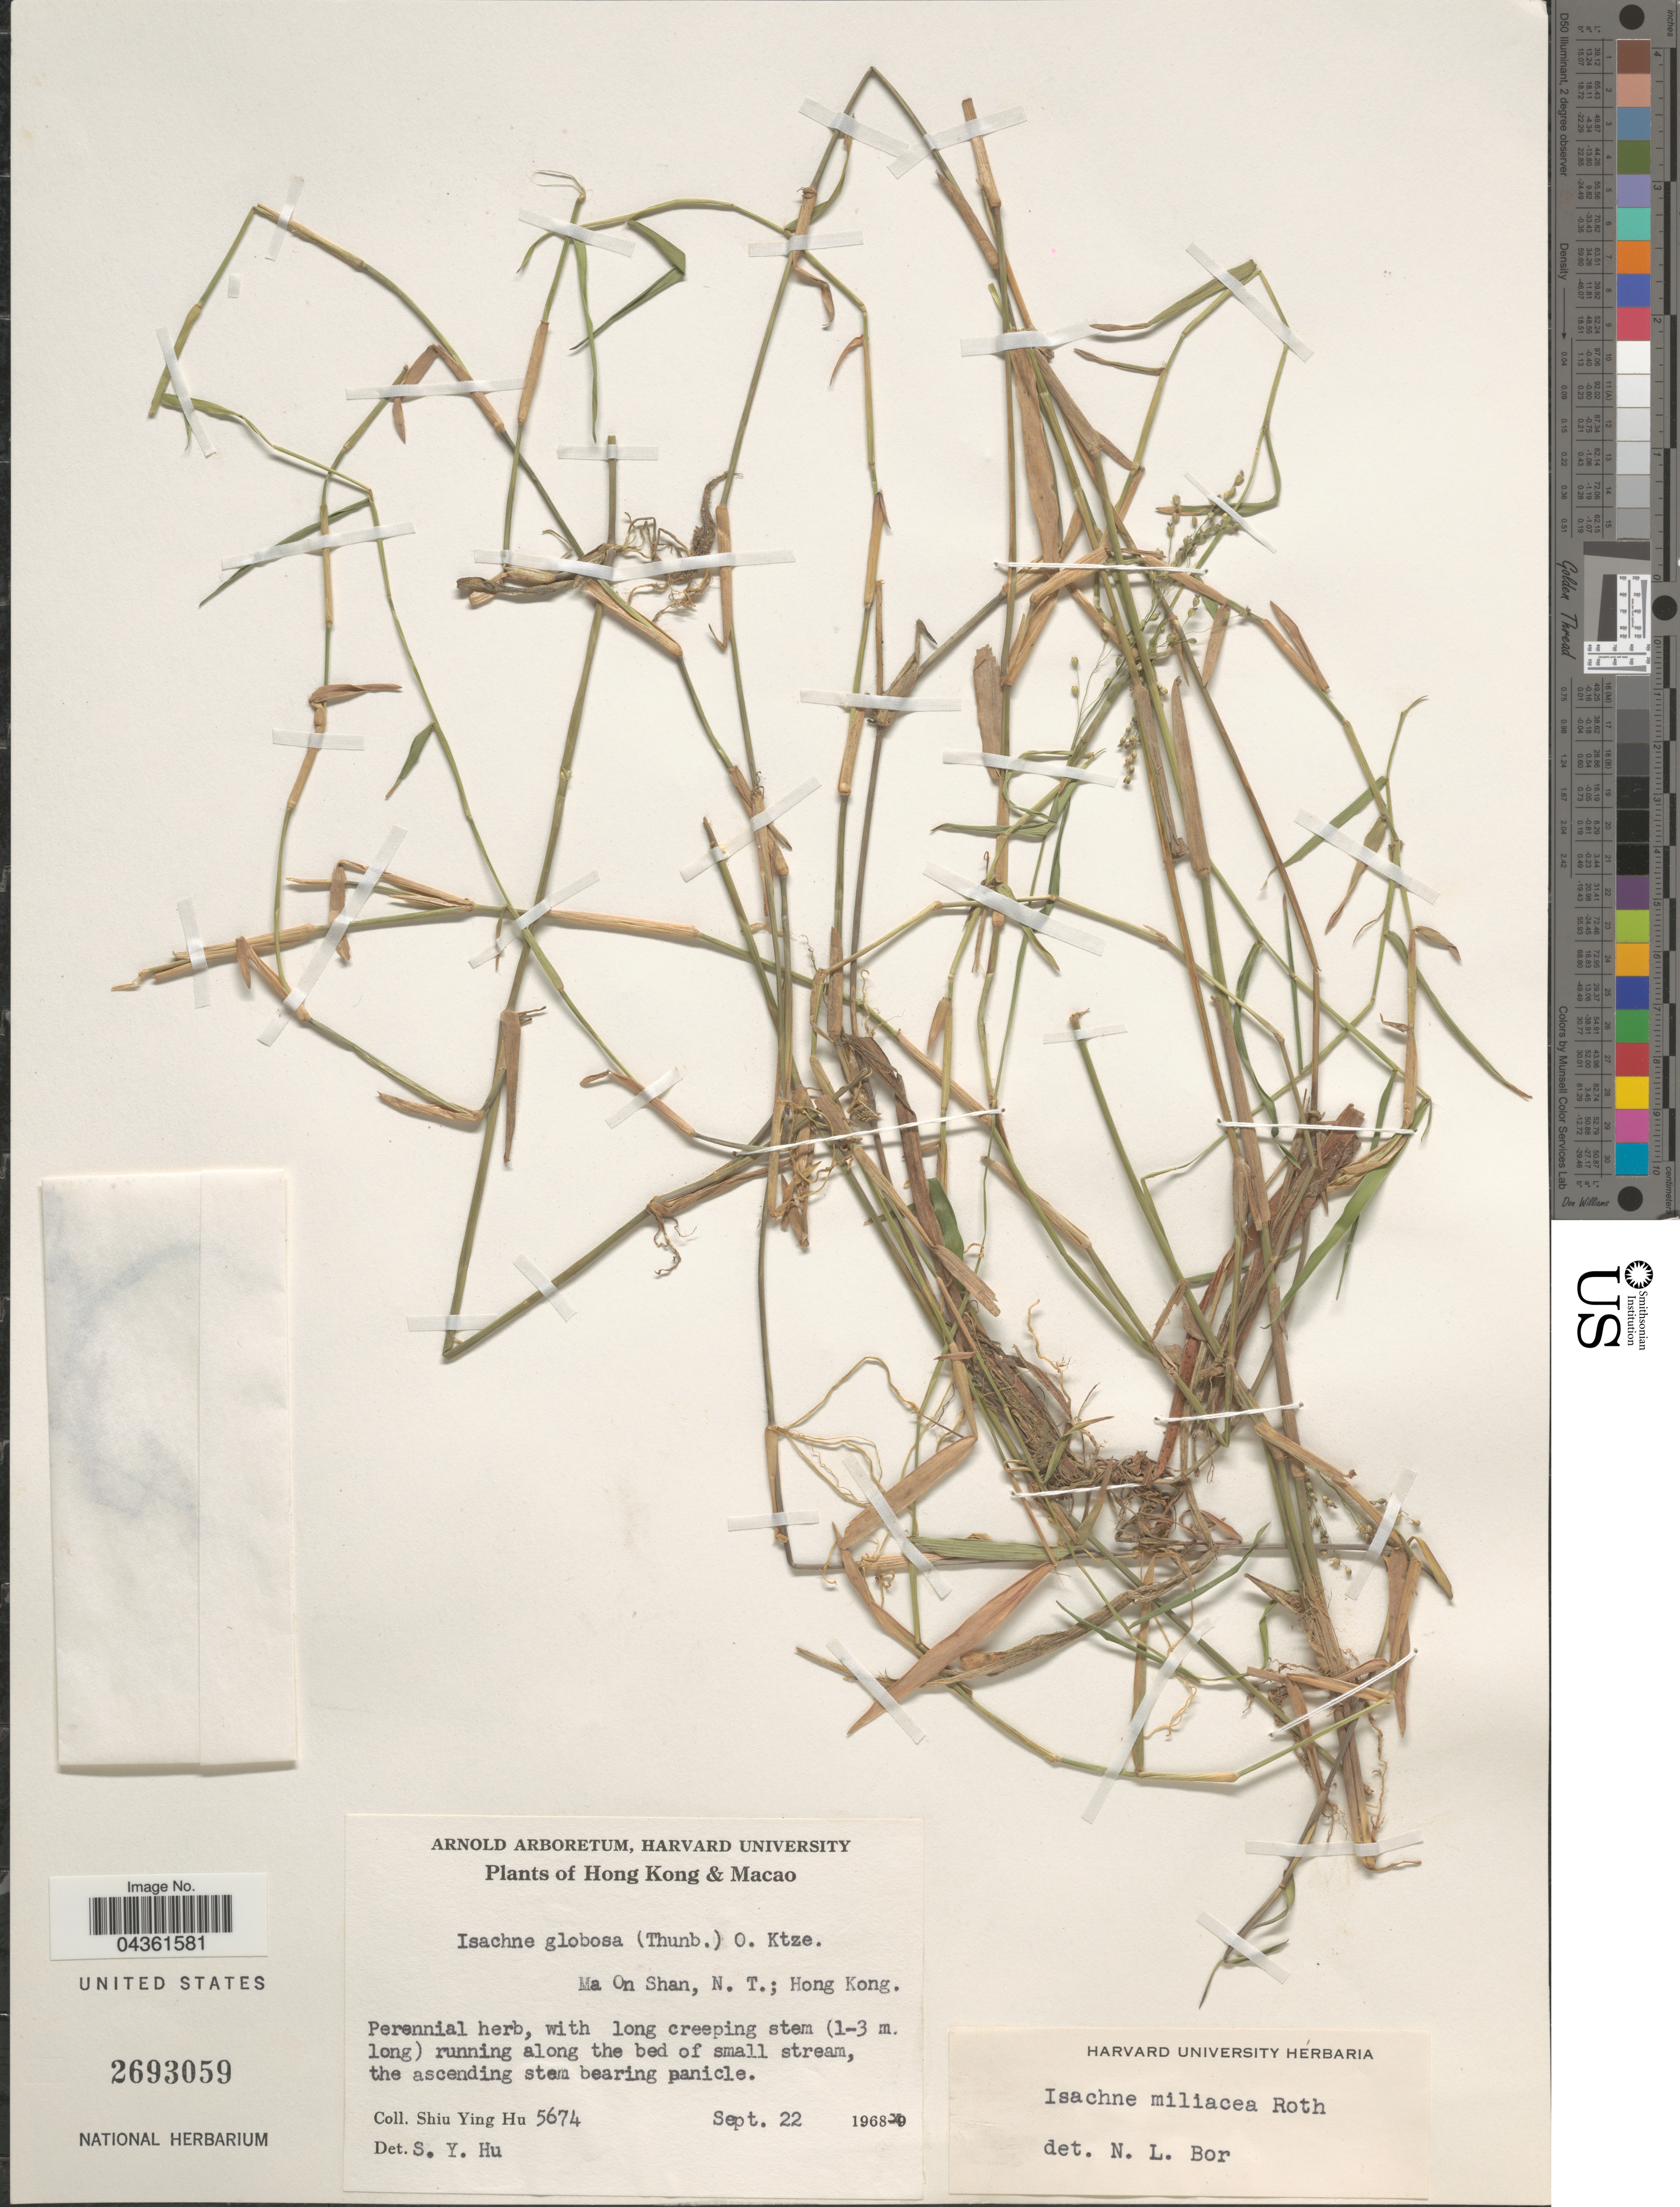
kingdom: Plantae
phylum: Tracheophyta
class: Liliopsida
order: Poales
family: Poaceae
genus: Isachne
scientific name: Isachne globosa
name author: (Thunb.) Kuntze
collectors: S. Y. Hu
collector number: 5674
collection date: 1968-09-22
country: China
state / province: Hong Kong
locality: Ma On Shan, N.T.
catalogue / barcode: US 2693059